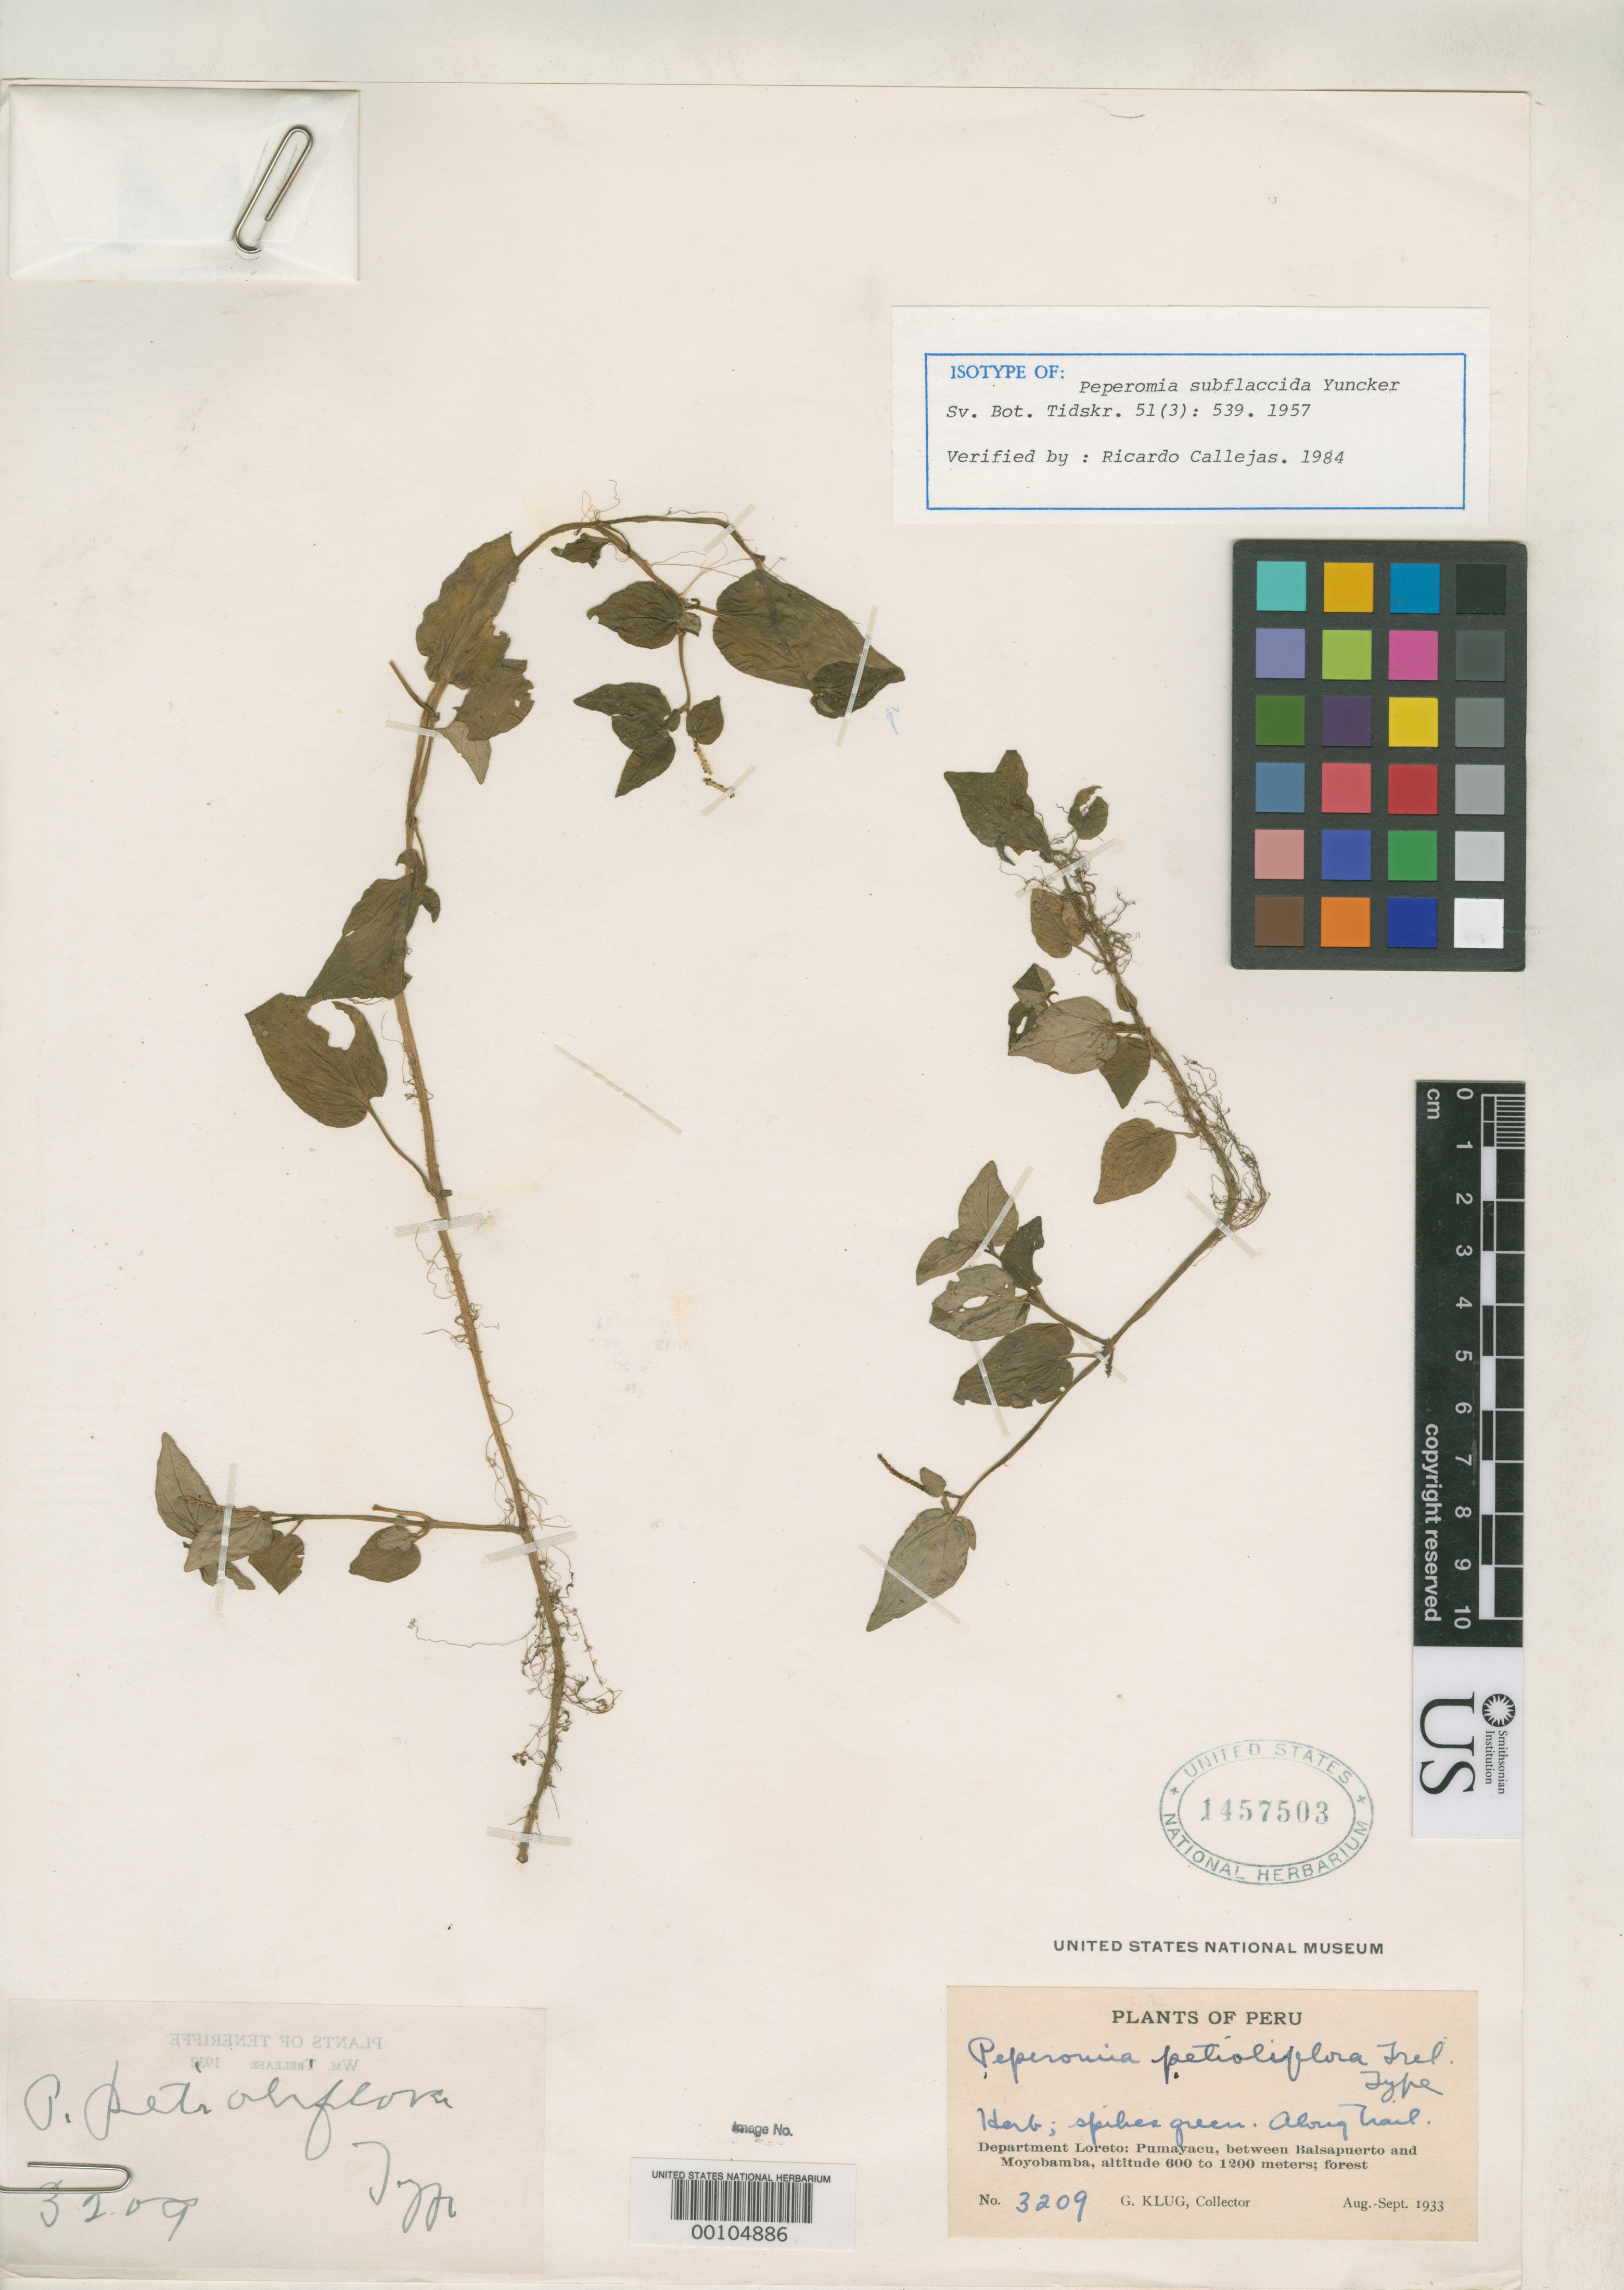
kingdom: Plantae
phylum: Tracheophyta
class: Magnoliopsida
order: Piperales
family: Piperaceae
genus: Peperomia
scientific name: Peperomia subflaccida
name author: Yunck.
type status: Isotype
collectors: G. Klug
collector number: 3209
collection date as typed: Aug 1933 to -- Sep 1933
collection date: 1933-08/1933-09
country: Peru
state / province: Loreto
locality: Pumayacu, between Balsapuerto and Moyobamba.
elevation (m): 600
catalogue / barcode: US 1457503